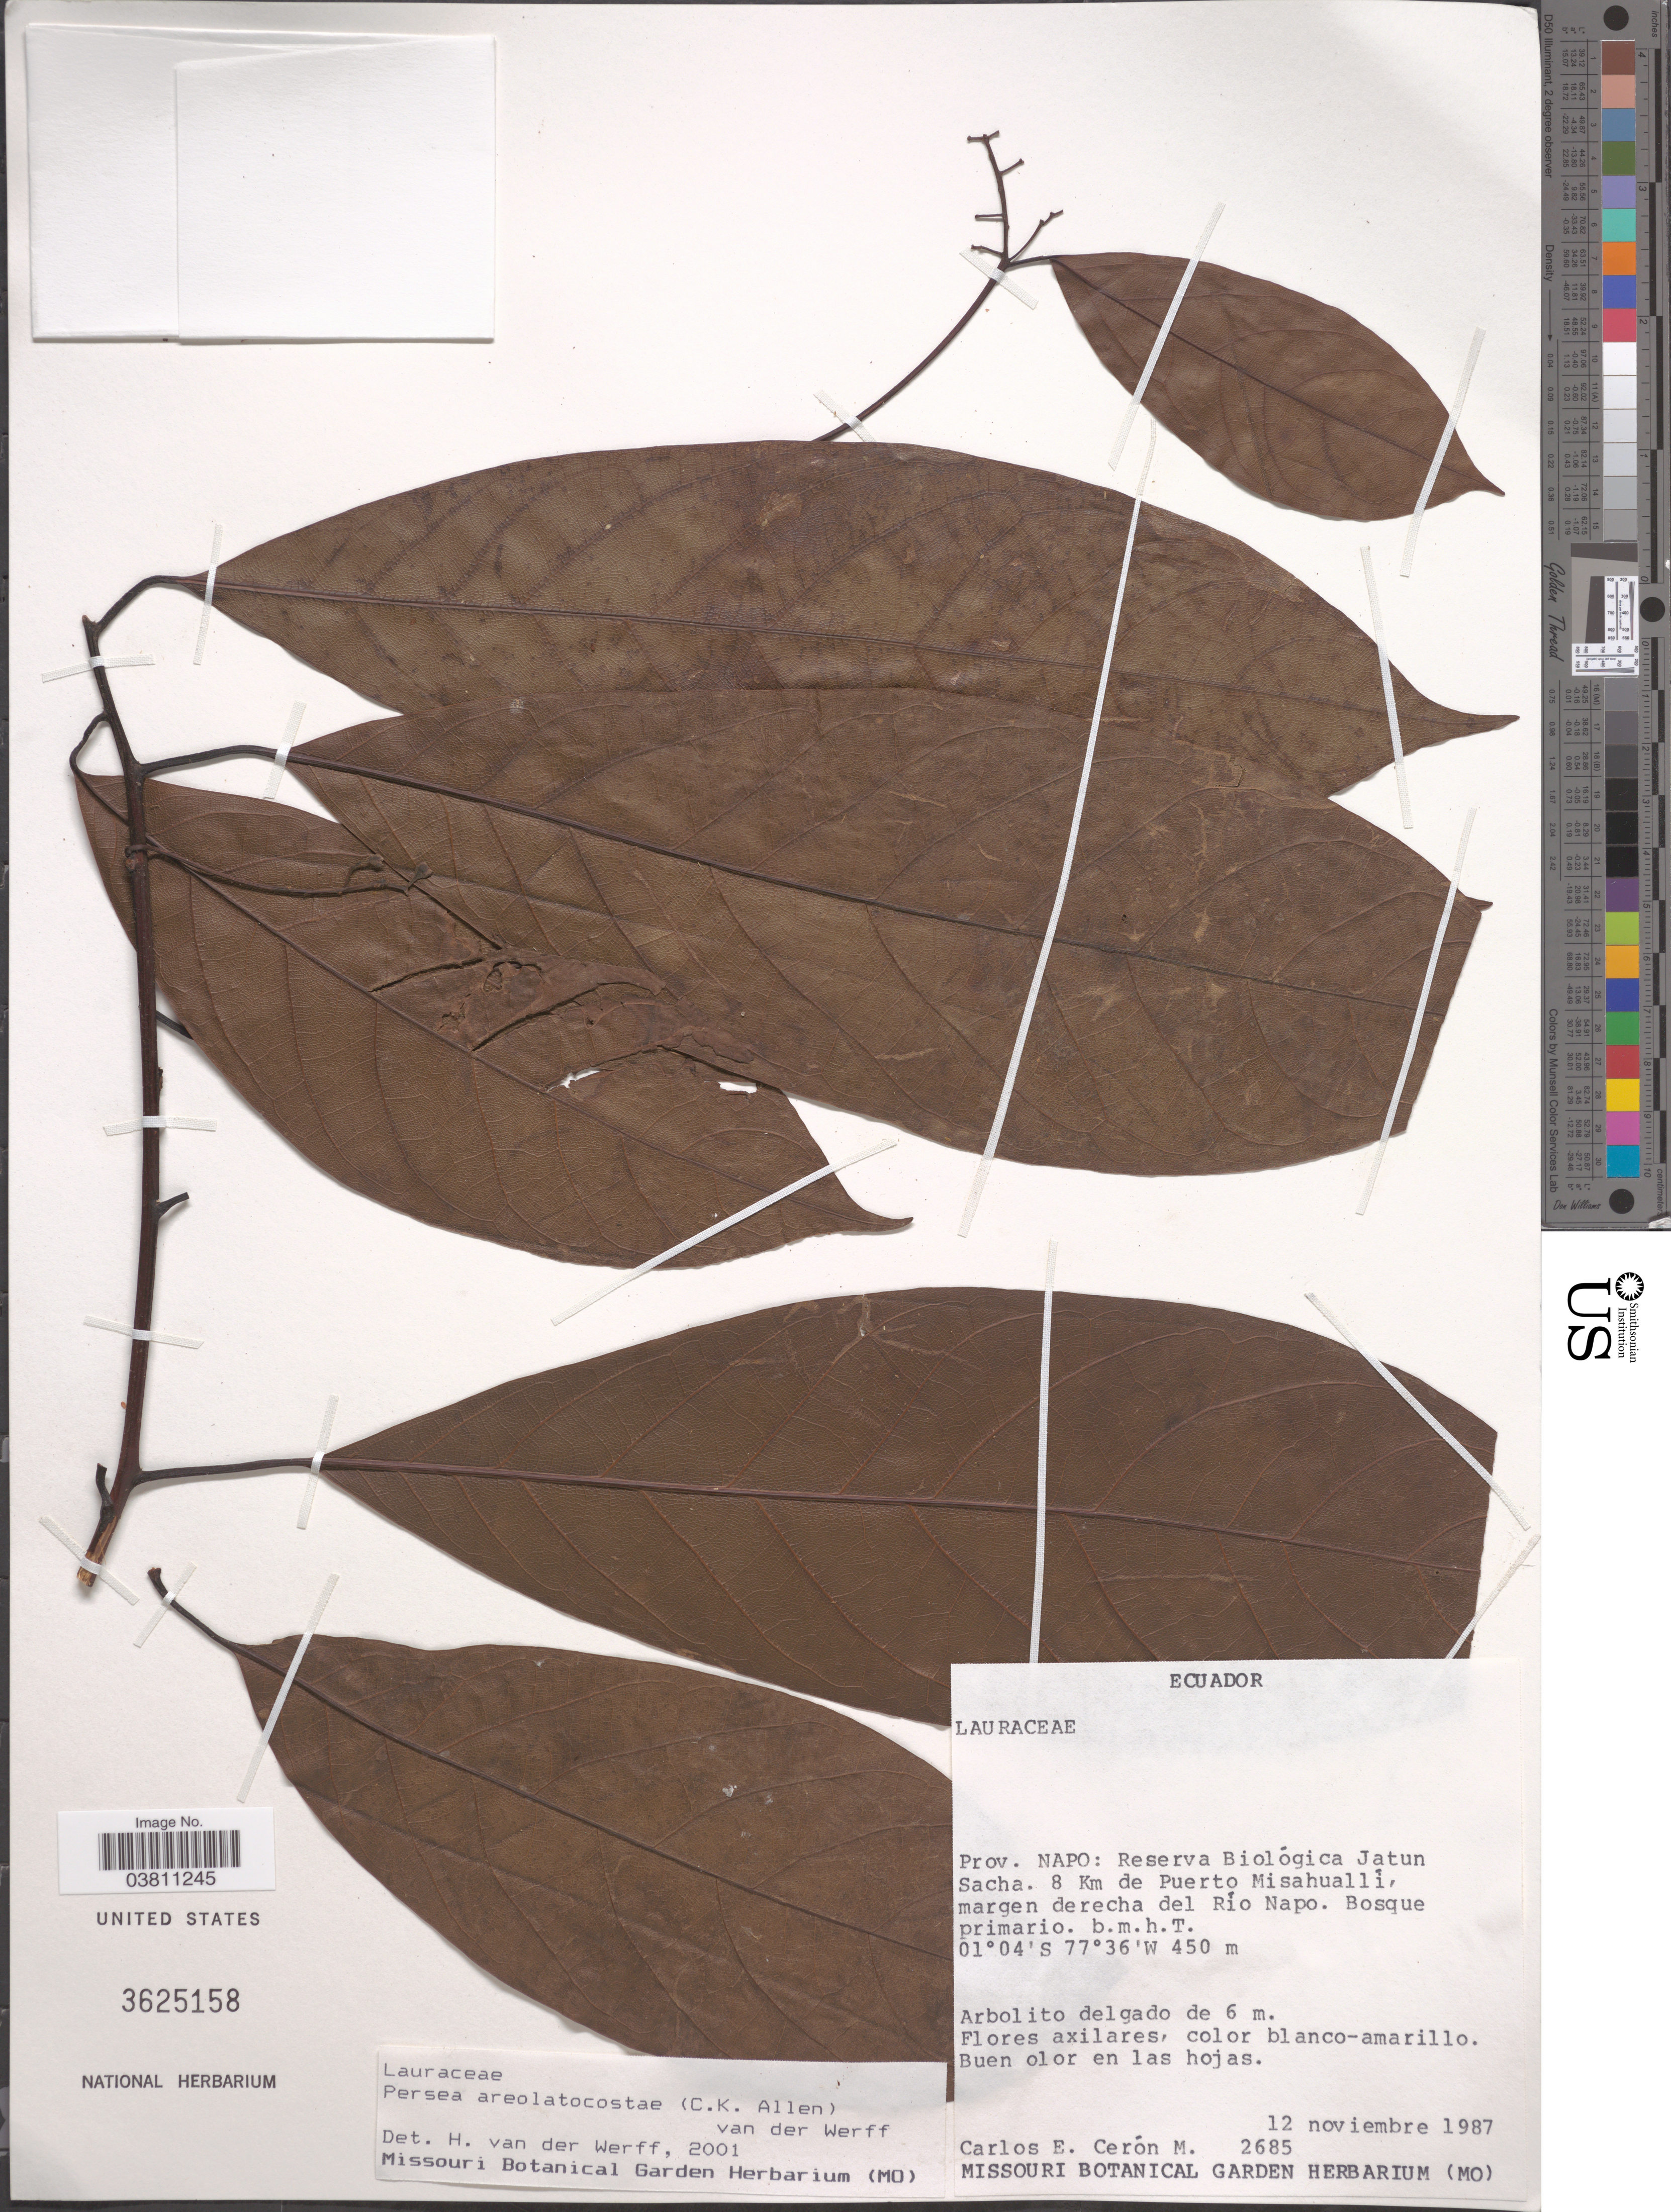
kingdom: Plantae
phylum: Tracheophyta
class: Magnoliopsida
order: Laurales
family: Lauraceae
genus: Persea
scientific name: Persea areolatocostae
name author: (C.K. Allen) van der Werff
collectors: C. E. Cerón M.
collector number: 2685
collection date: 1987-11-12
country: Ecuador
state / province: Napo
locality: Reserva Biológica Jatun Sacha. 8 Km de Puerto Misahuallí, margen derecha del Río Napo.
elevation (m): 450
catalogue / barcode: US 3625158